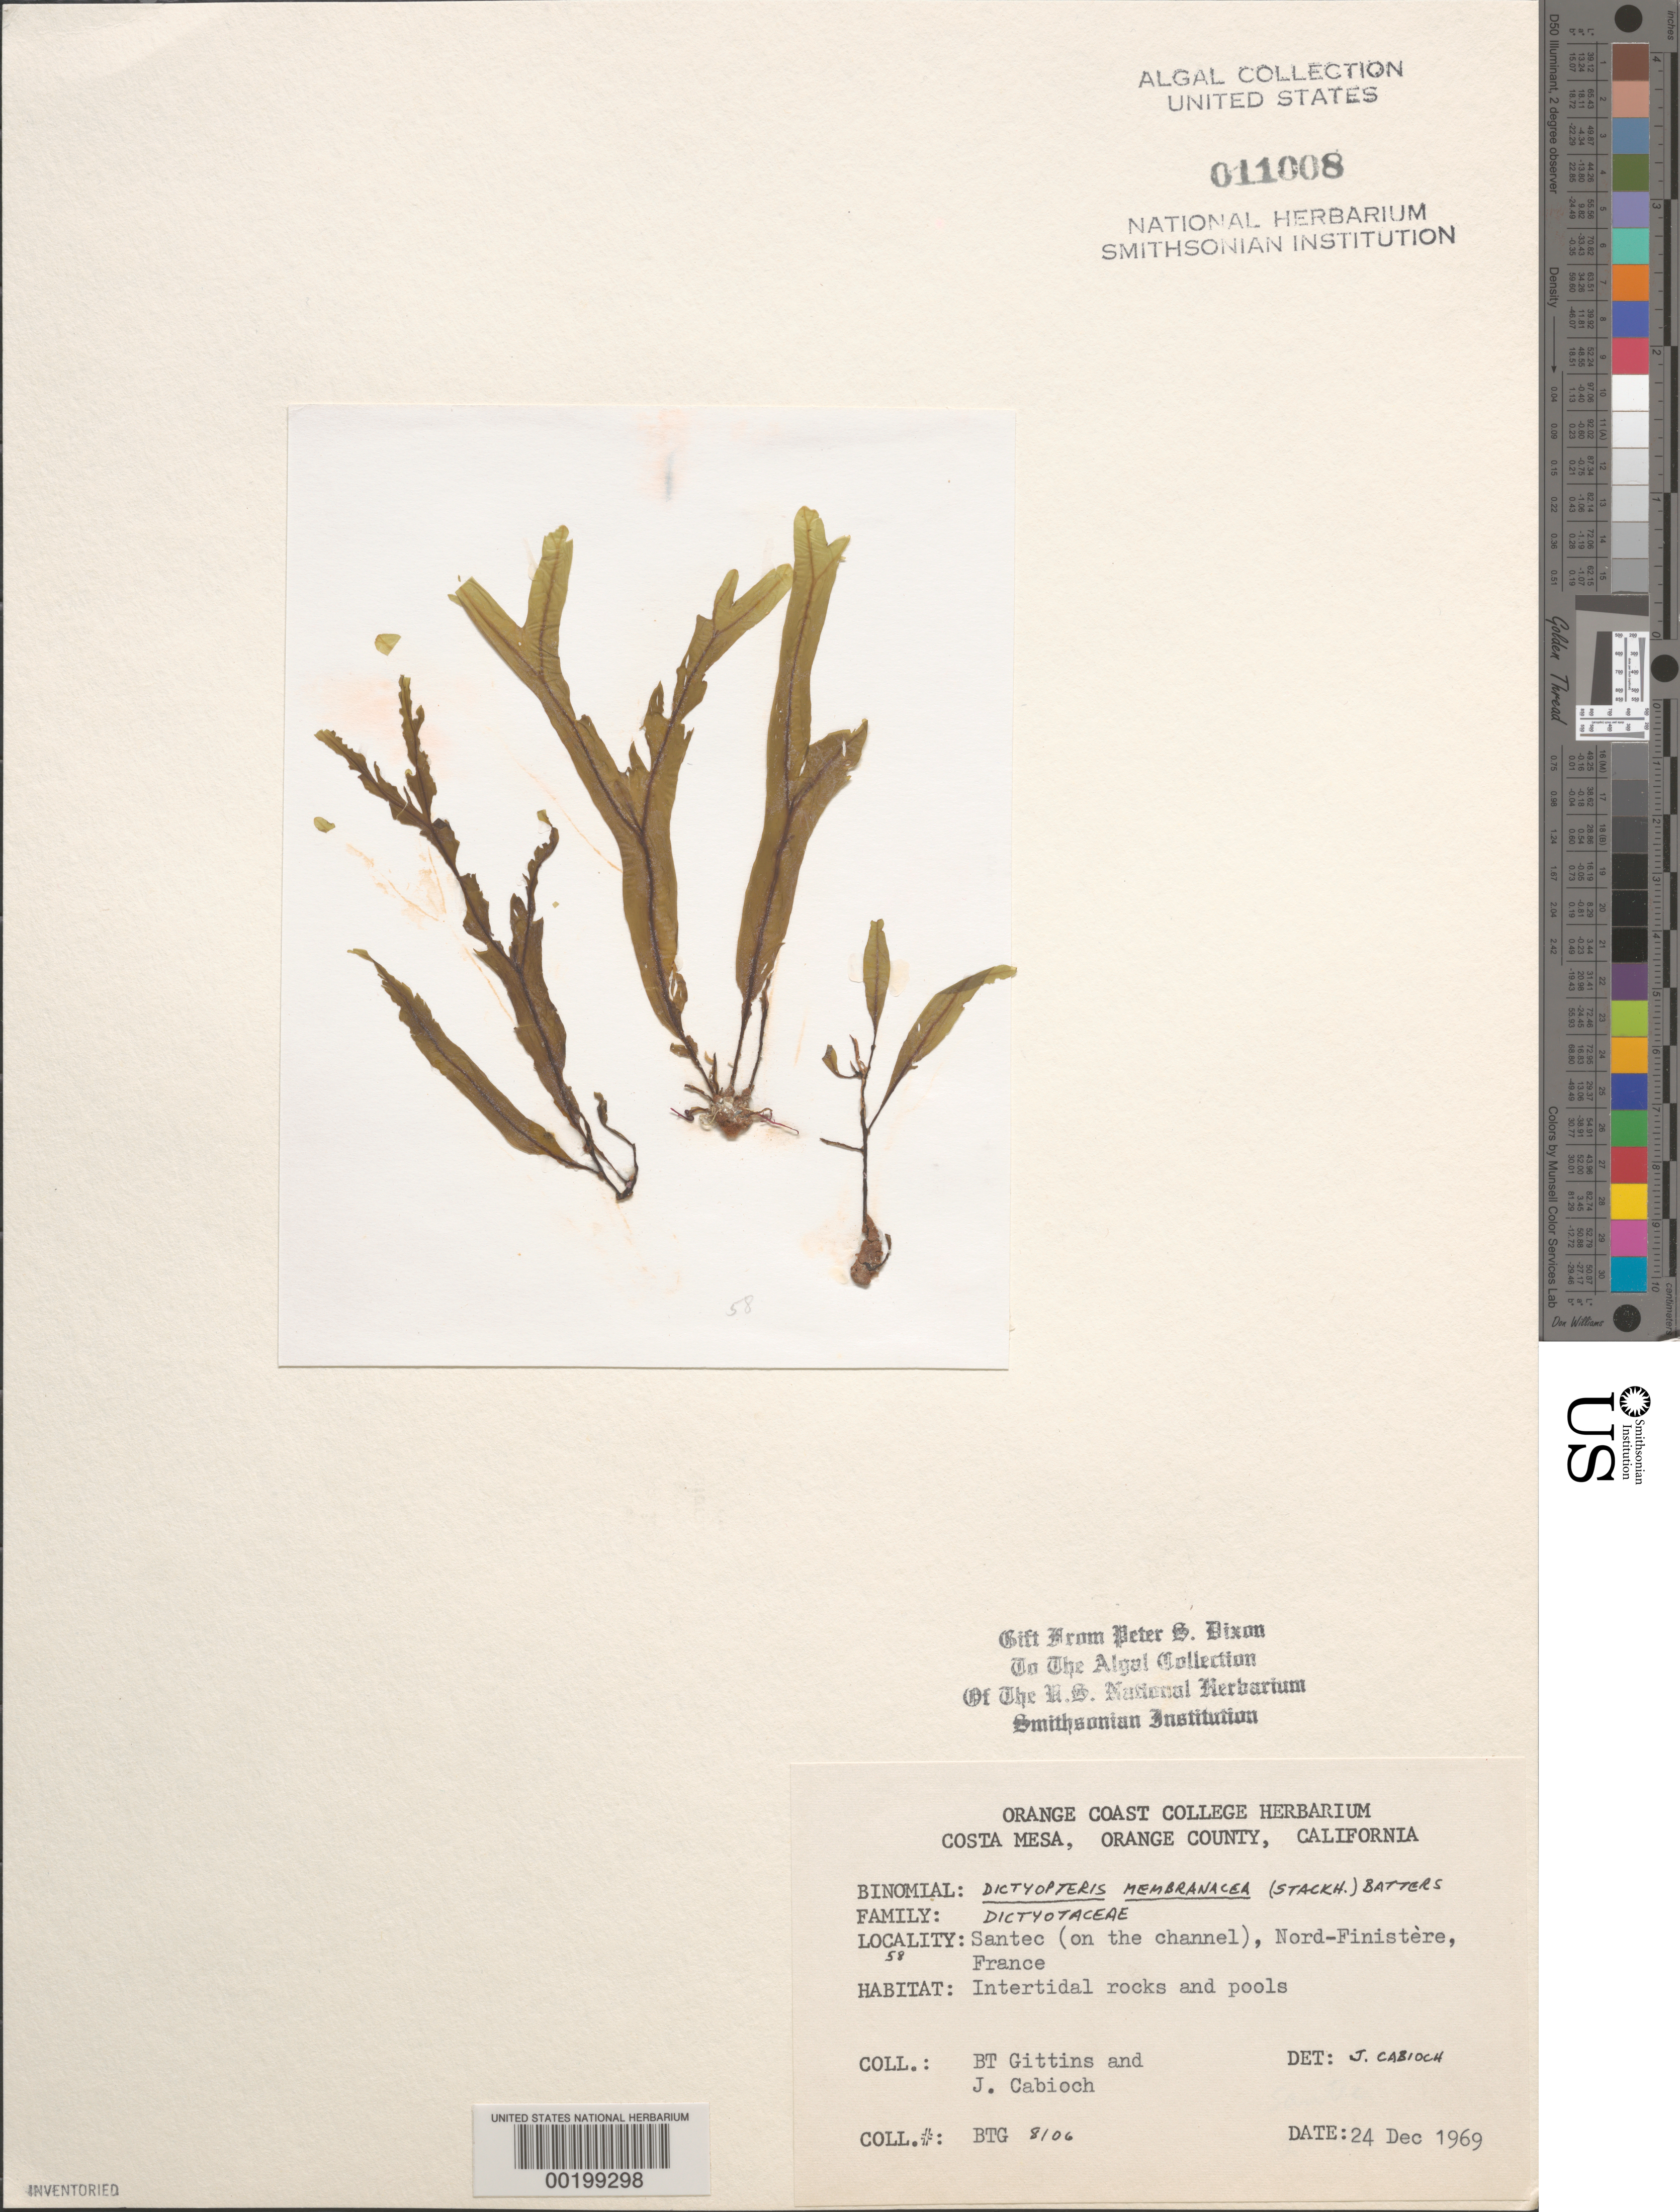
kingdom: Chromista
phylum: Ochrophyta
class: Phaeophyceae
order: Dictyotales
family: Dictyotaceae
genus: Dictyopteris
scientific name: Dictyopteris polypodioides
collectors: B. Gittins & J. Cabioch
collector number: BTG 8106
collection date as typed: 24 Dec 1969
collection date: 1969-12-24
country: France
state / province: Bretagne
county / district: Finistère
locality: Santec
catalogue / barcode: US 11008